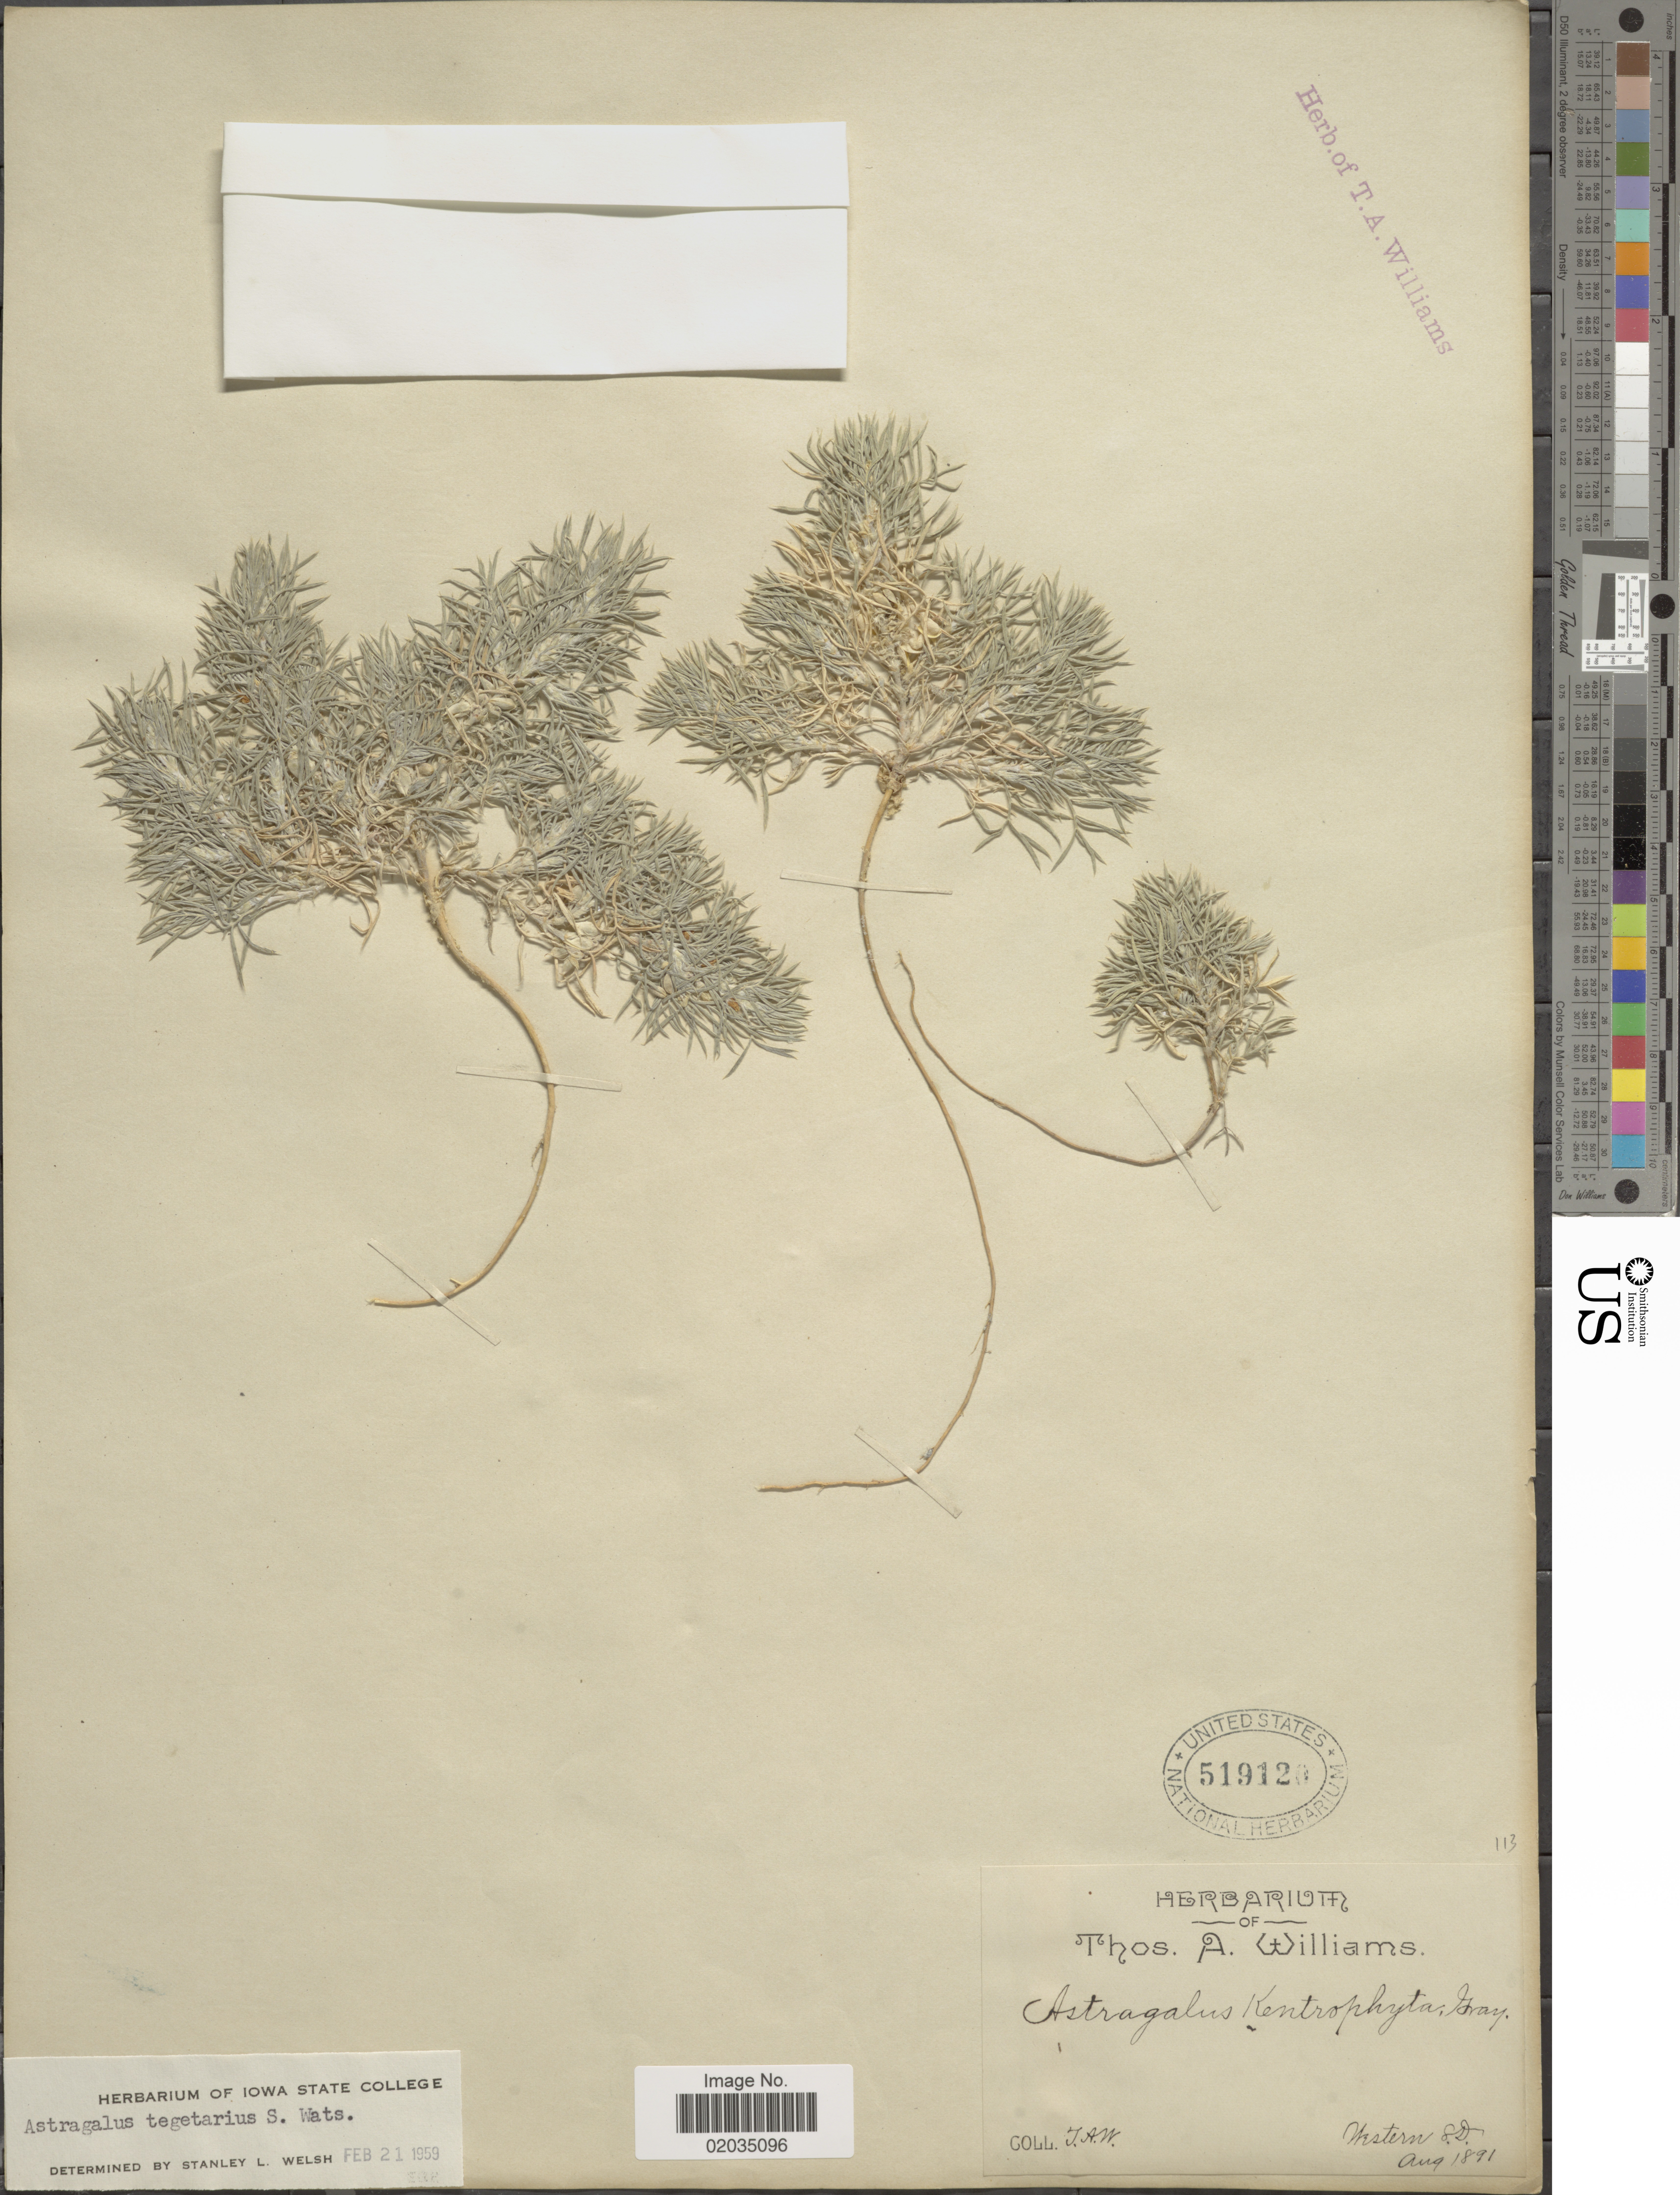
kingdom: Plantae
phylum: Tracheophyta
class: Magnoliopsida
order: Fabales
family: Fabaceae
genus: Astragalus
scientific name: Astragalus tegetarius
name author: S. Watson in C. King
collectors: T. A. Williams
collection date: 1891-08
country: United States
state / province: South Dakota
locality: Western S.D.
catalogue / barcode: US 519120